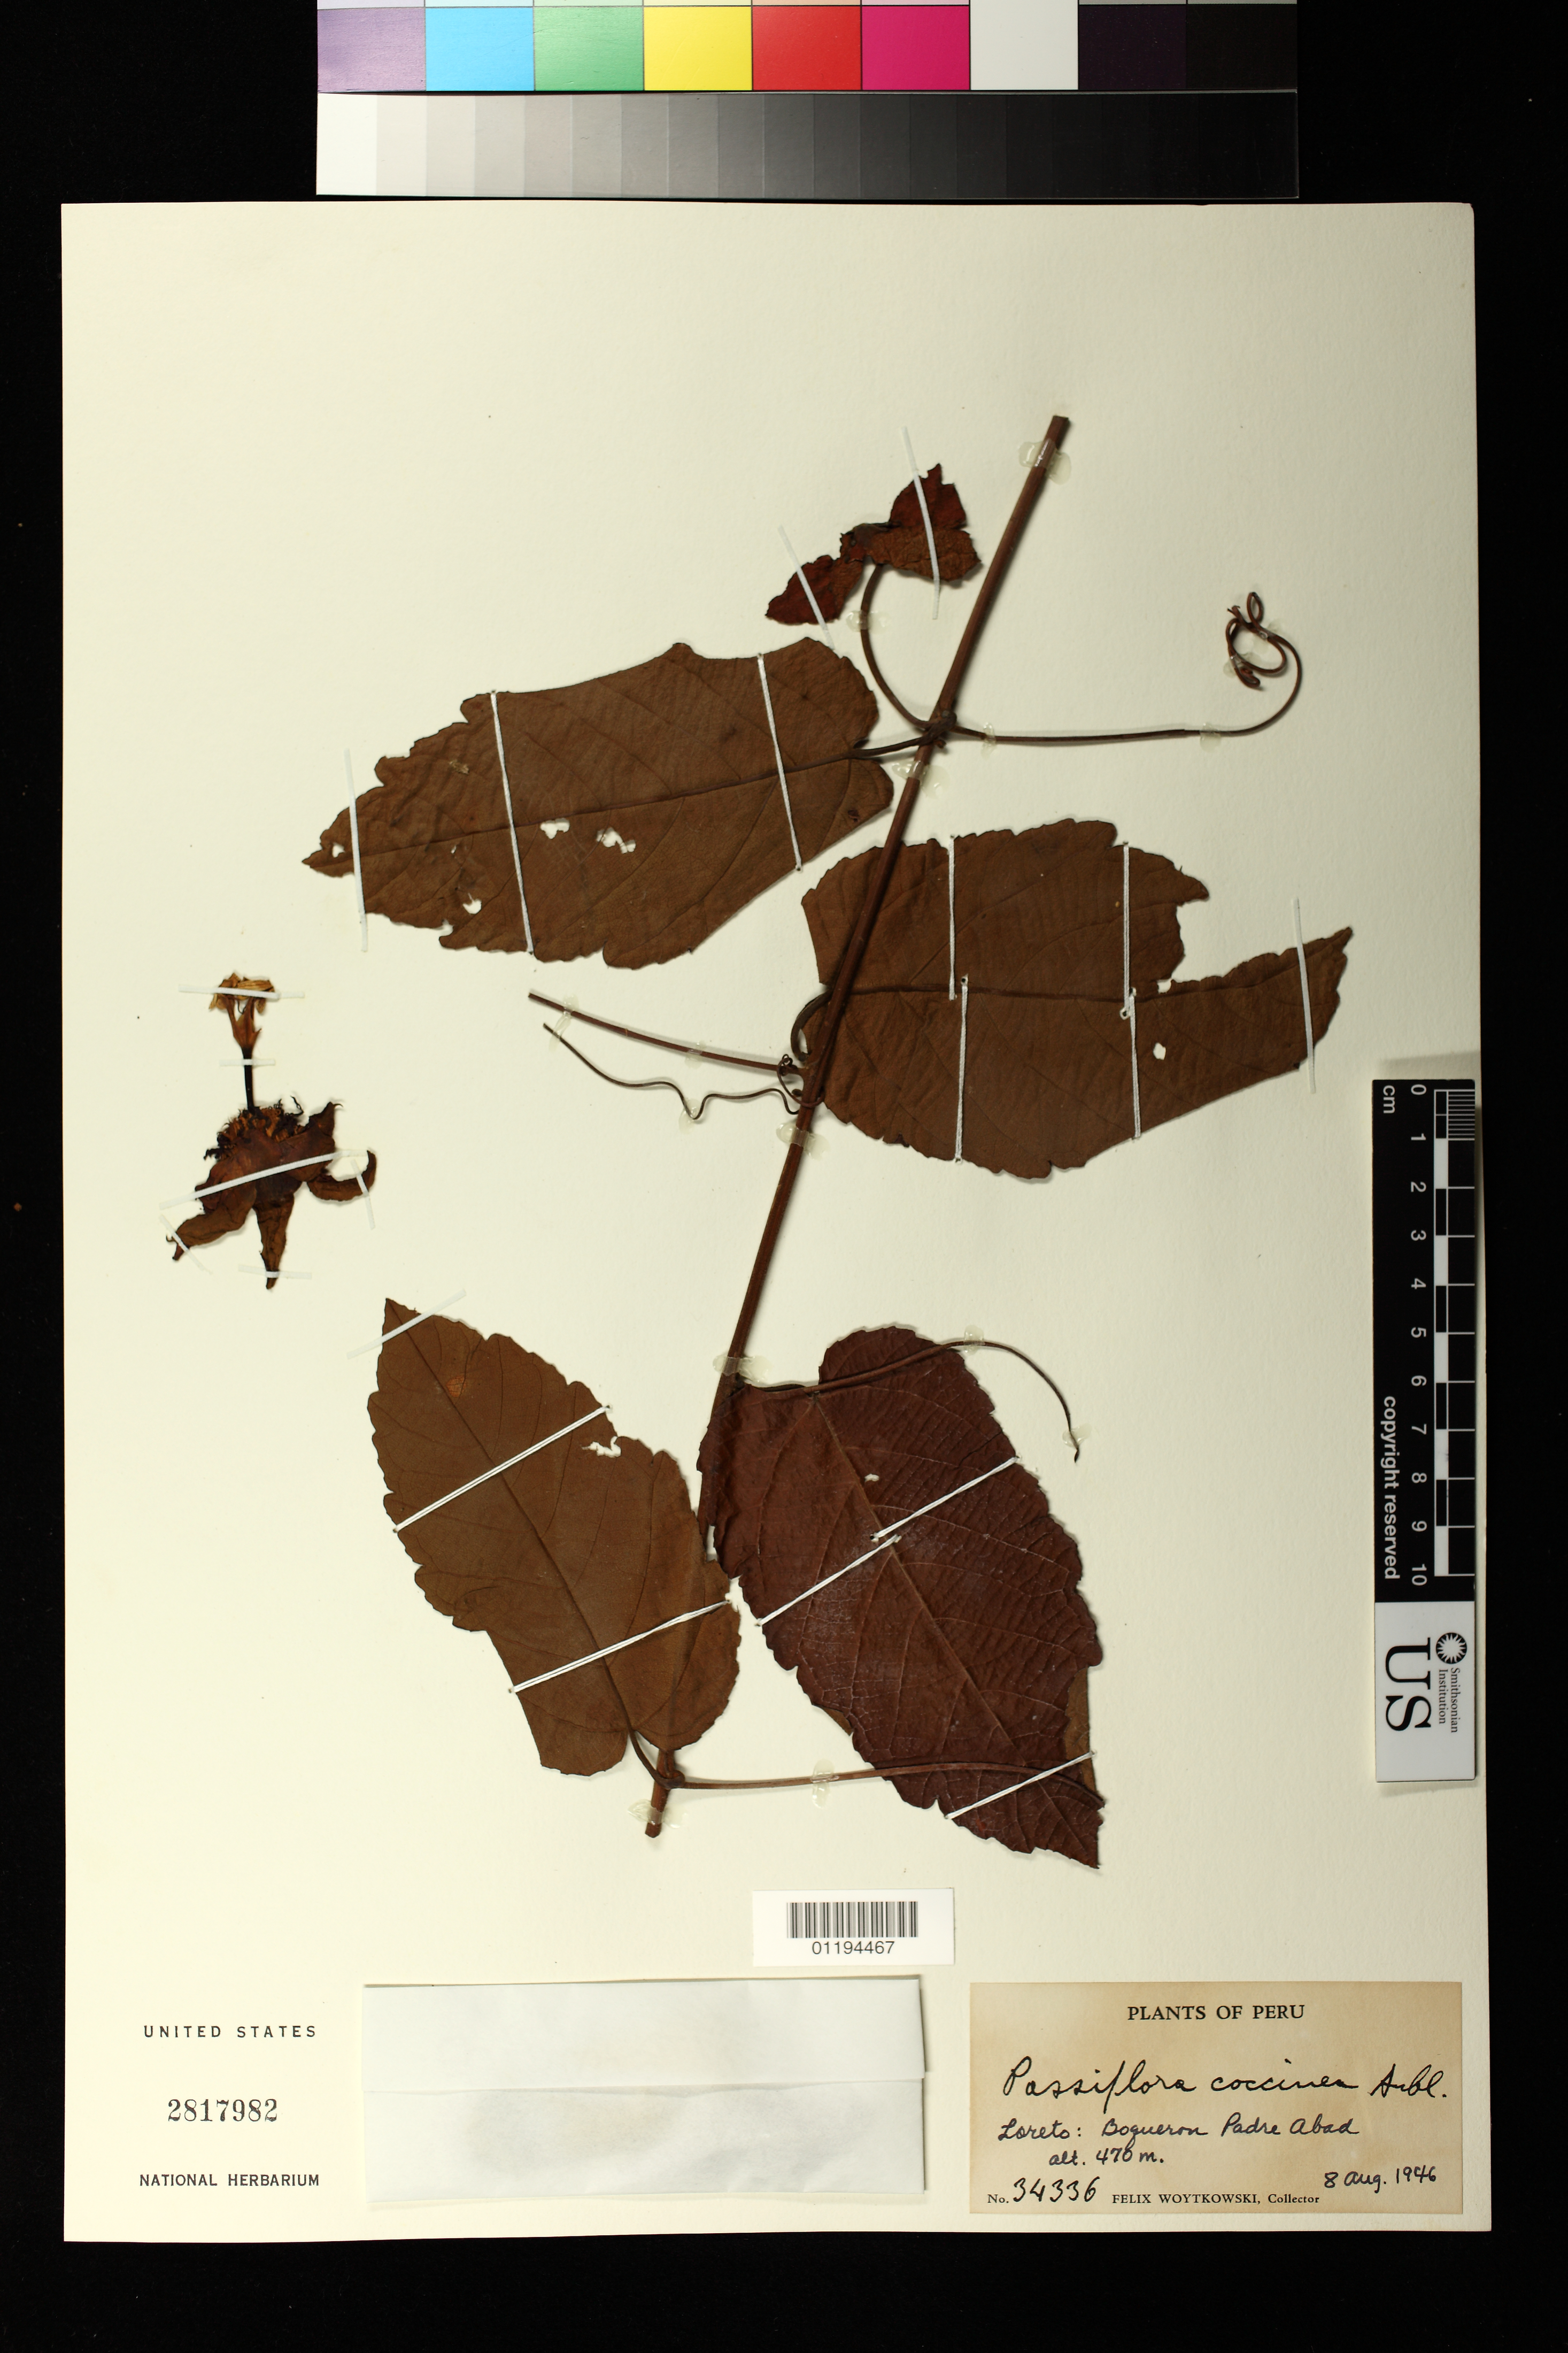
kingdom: Plantae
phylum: Tracheophyta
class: Magnoliopsida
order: Malpighiales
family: Passifloraceae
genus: Passiflora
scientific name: Passiflora coccinea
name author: Aubl.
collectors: F. Woytkowski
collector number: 34336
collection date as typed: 08 Aug 1946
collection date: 1946-08-08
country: Peru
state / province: Loreto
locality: Boquerón Padre Abad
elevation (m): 470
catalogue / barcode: US 2817982